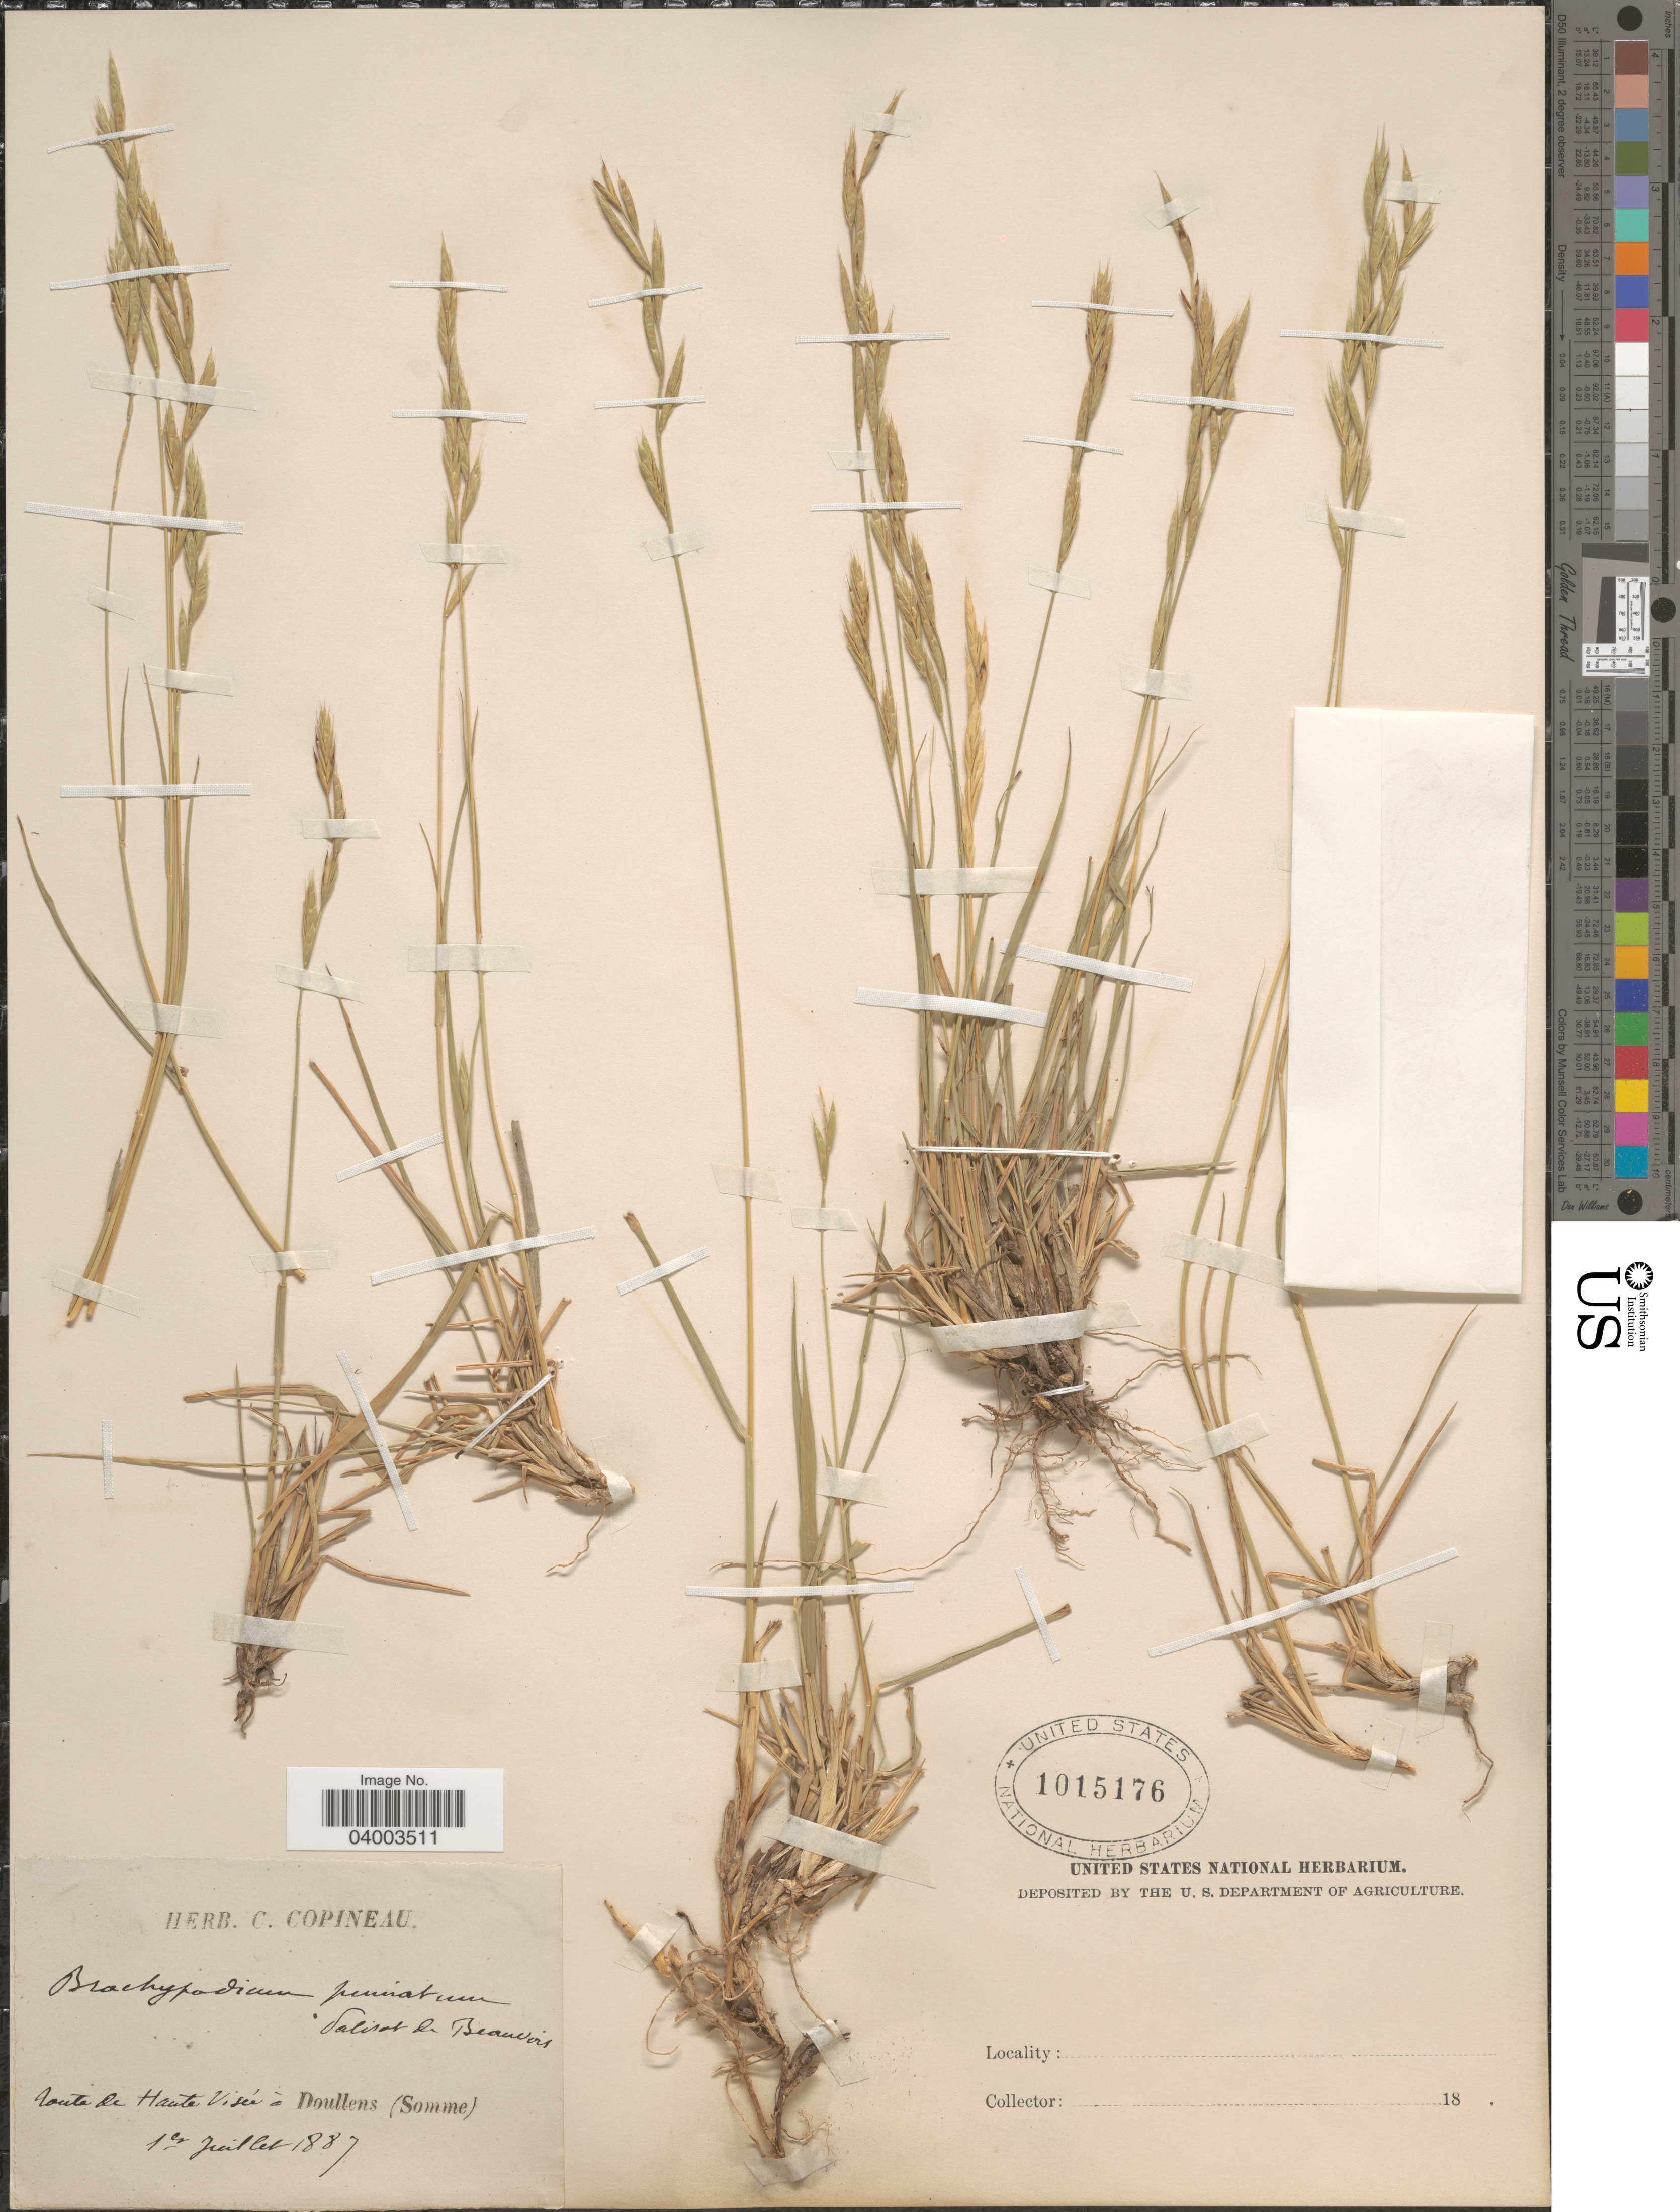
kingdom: Plantae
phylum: Tracheophyta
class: Liliopsida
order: Poales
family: Poaceae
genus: Brachypodium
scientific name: Brachypodium pinnatum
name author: (L.) P. Beauv.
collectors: ex herb. C. Copineau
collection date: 1887-07-01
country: France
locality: Monte de Haute Visée à Doullens (Somme).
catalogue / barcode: US 101576